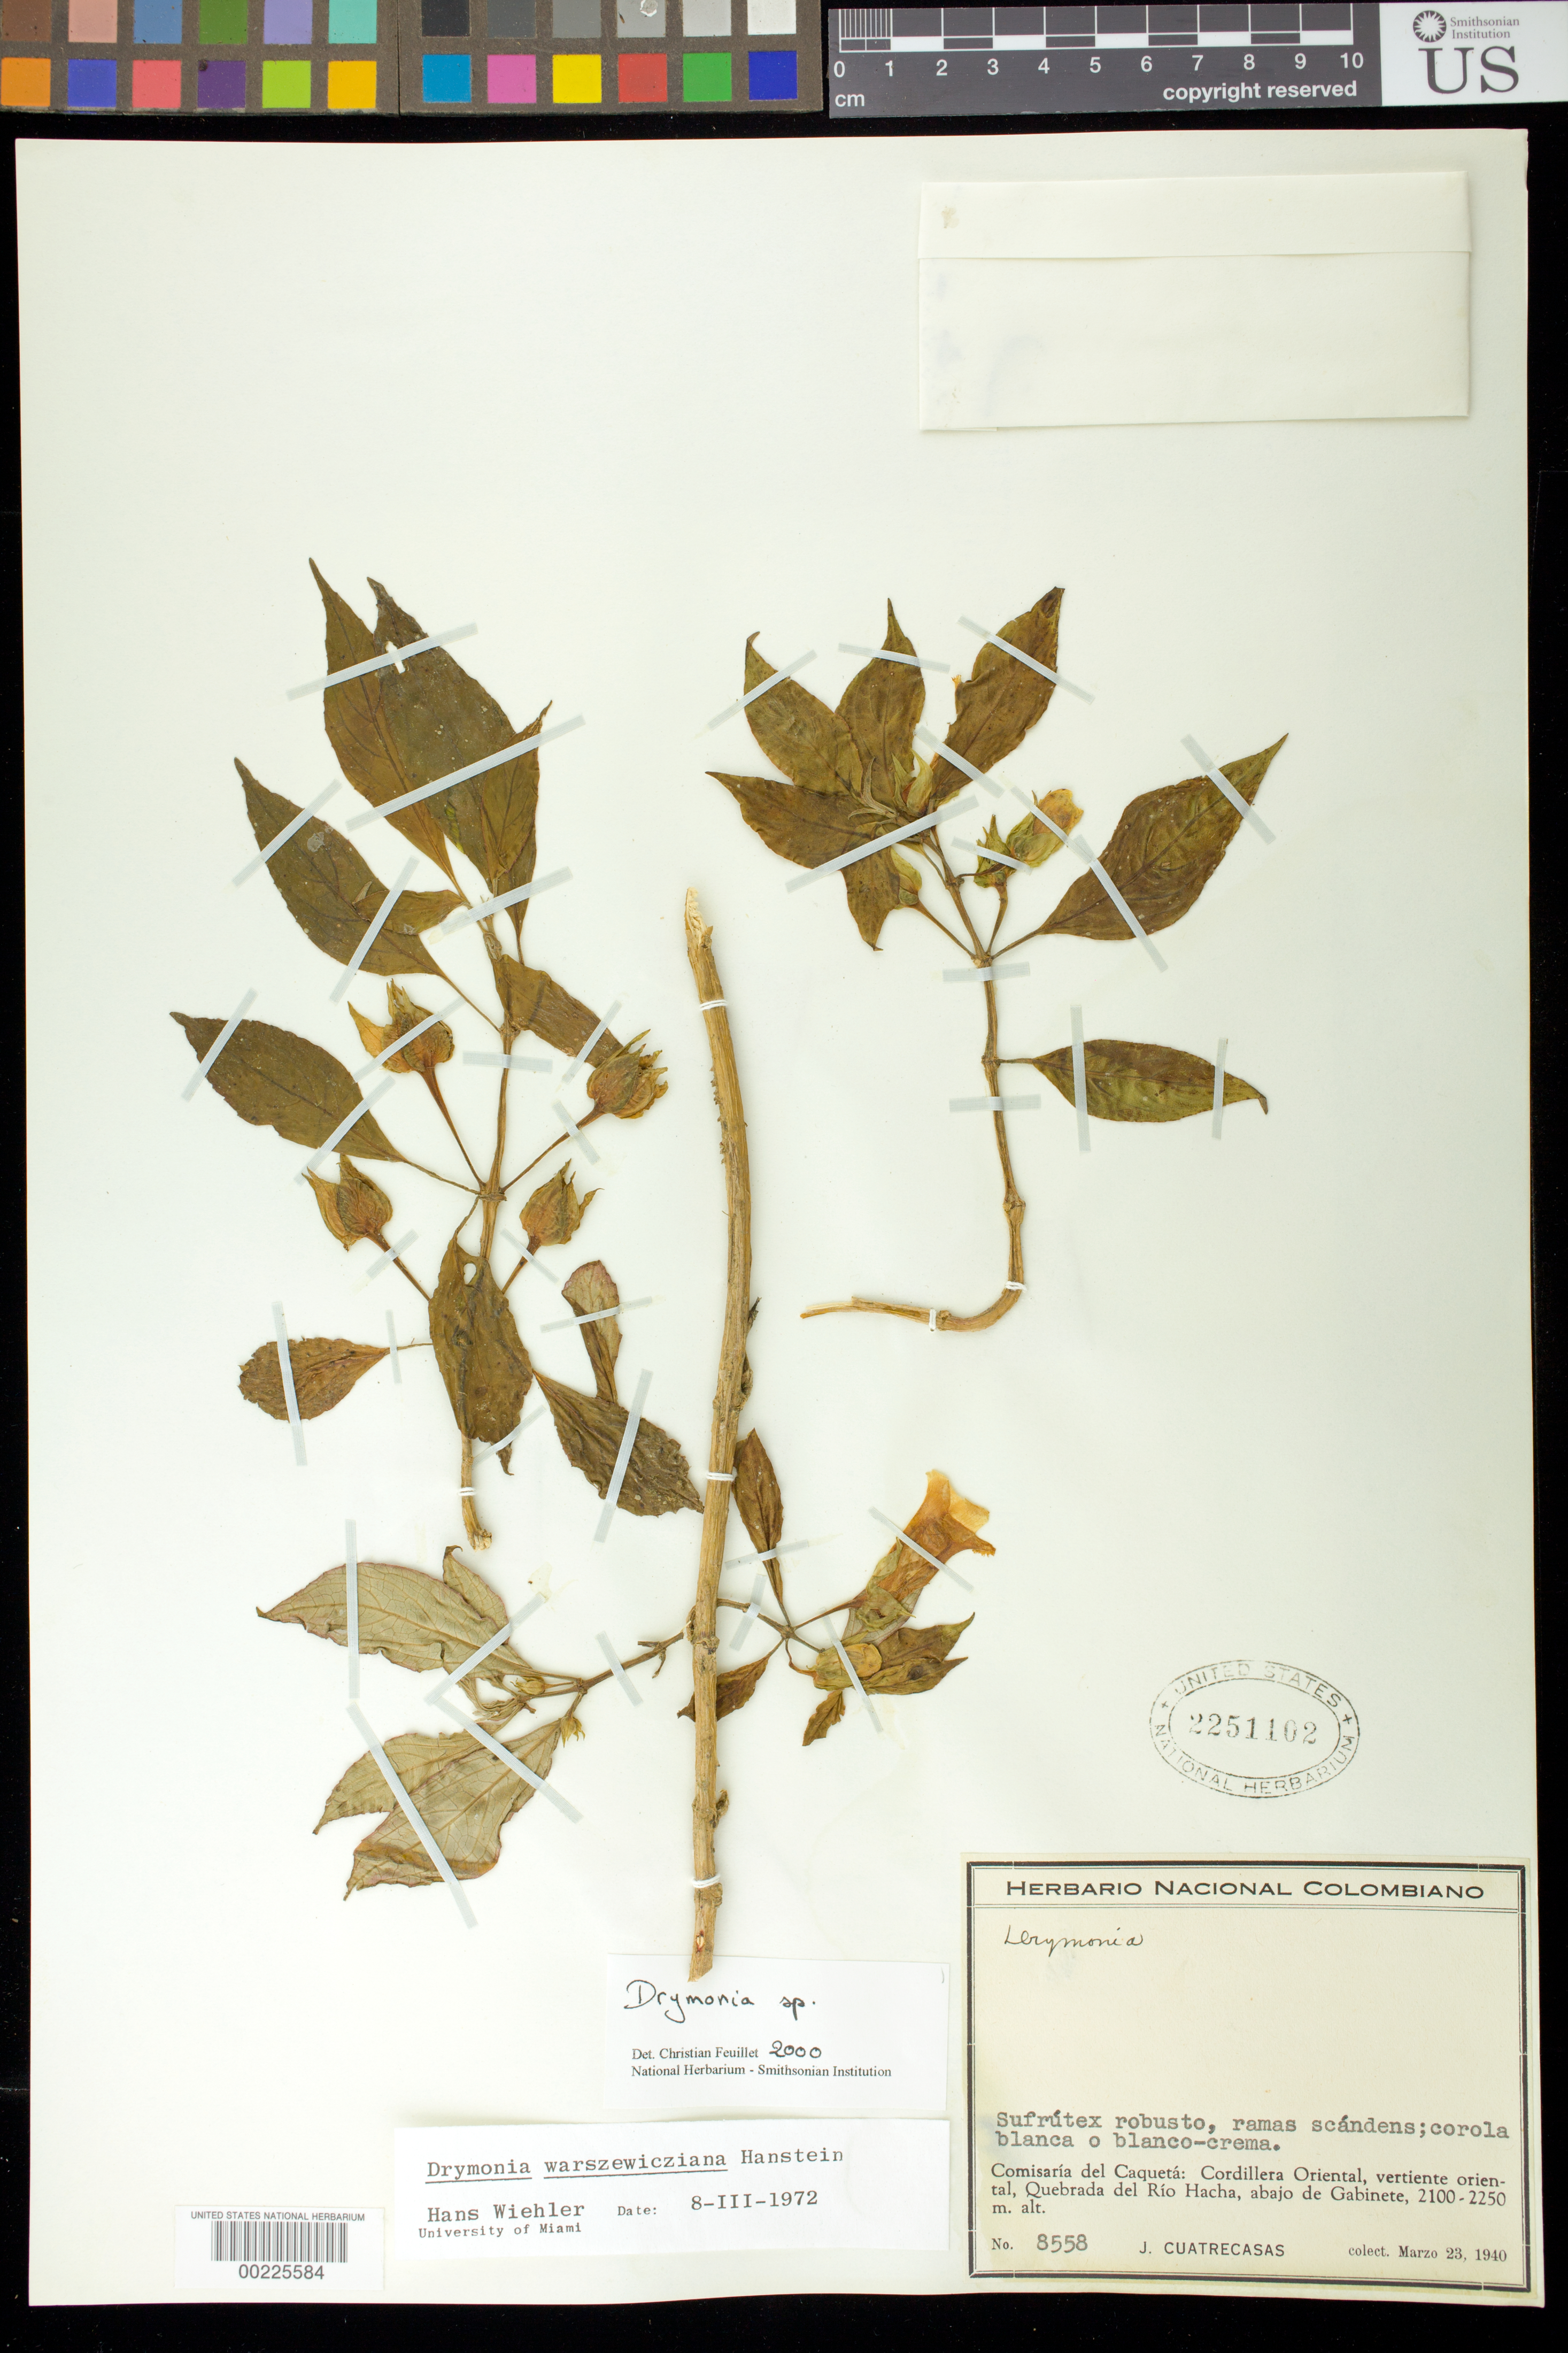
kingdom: Plantae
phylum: Tracheophyta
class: Magnoliopsida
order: Lamiales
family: Gesneriaceae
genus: Drymonia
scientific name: Drymonia sp.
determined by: Feuillet, C.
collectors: J. Cuatrecasas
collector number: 8558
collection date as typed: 23 Mar 1940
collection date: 1940-03-23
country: Colombia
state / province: Caquetá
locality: Cordillera Oriental, vertiente oriente, Quebrada del Río Hacha, abajo de Gabinete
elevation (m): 2100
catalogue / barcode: US 2251102